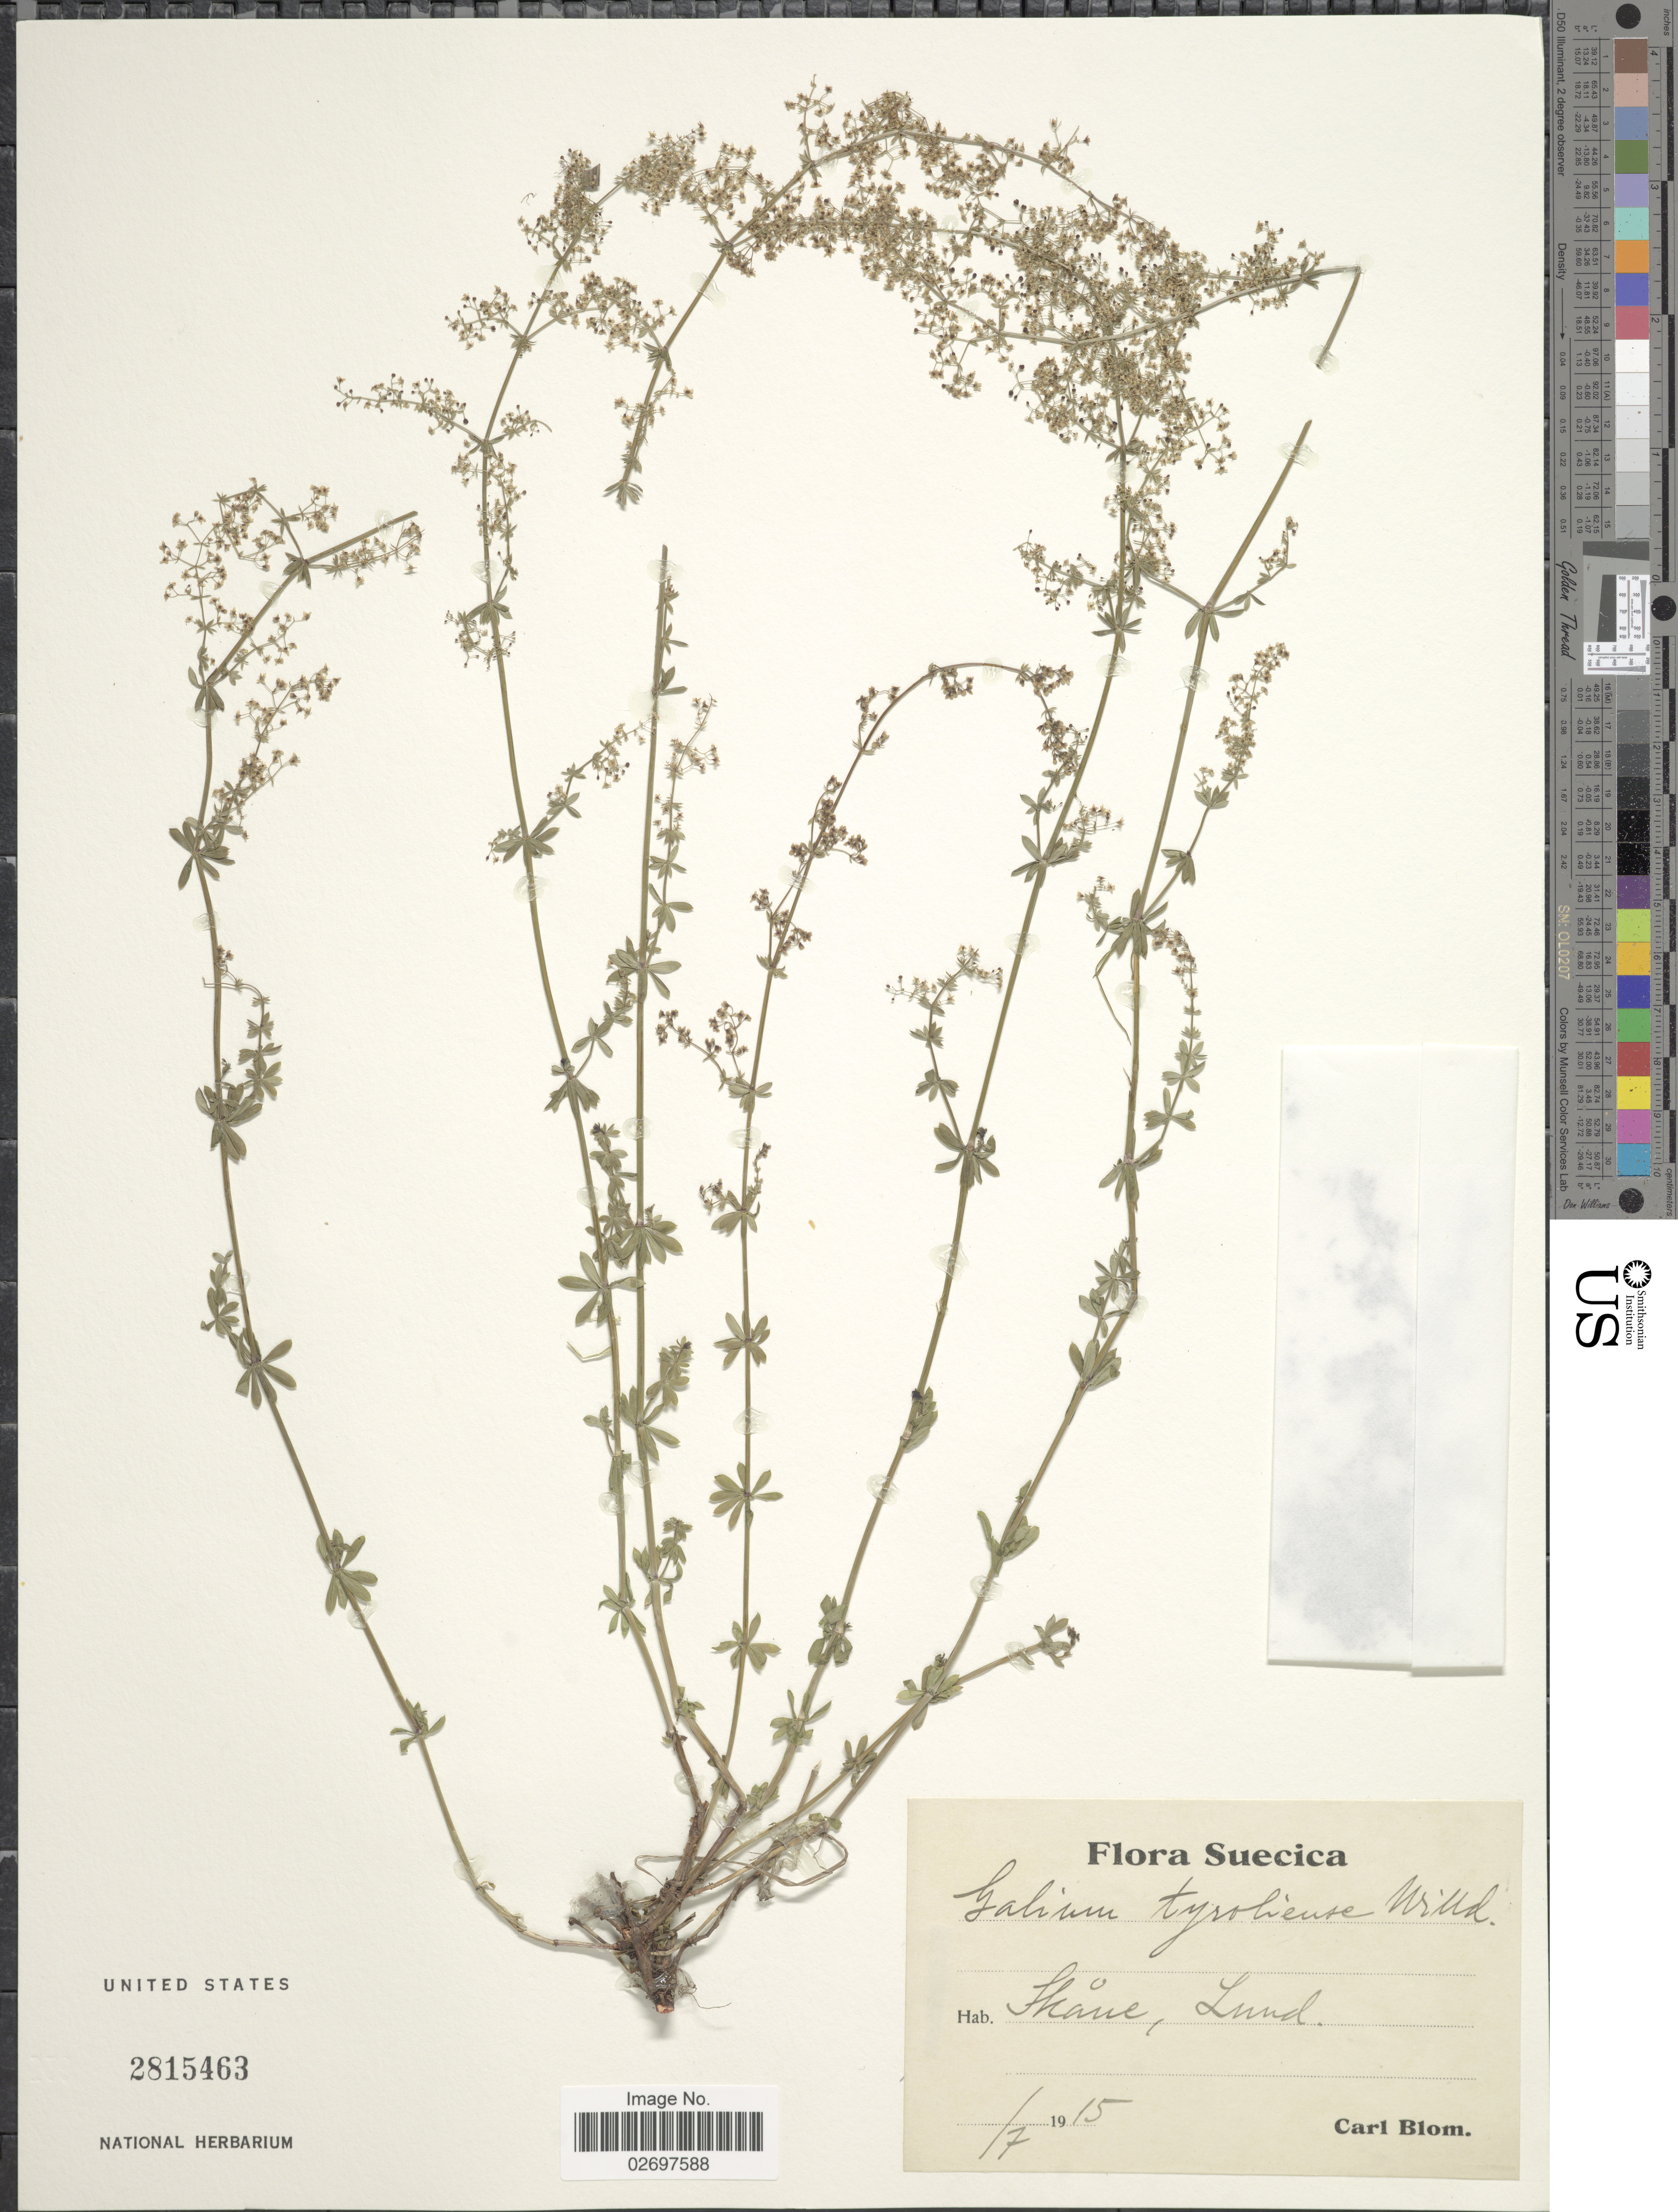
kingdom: Plantae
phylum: Tracheophyta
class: Magnoliopsida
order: Gentianales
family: Rubiaceae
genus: Galium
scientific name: Galium tyrolense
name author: Willd.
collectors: C. H. Blom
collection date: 1915-07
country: Sweden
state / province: Skåne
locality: Lund. Suecica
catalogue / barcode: US 2815463